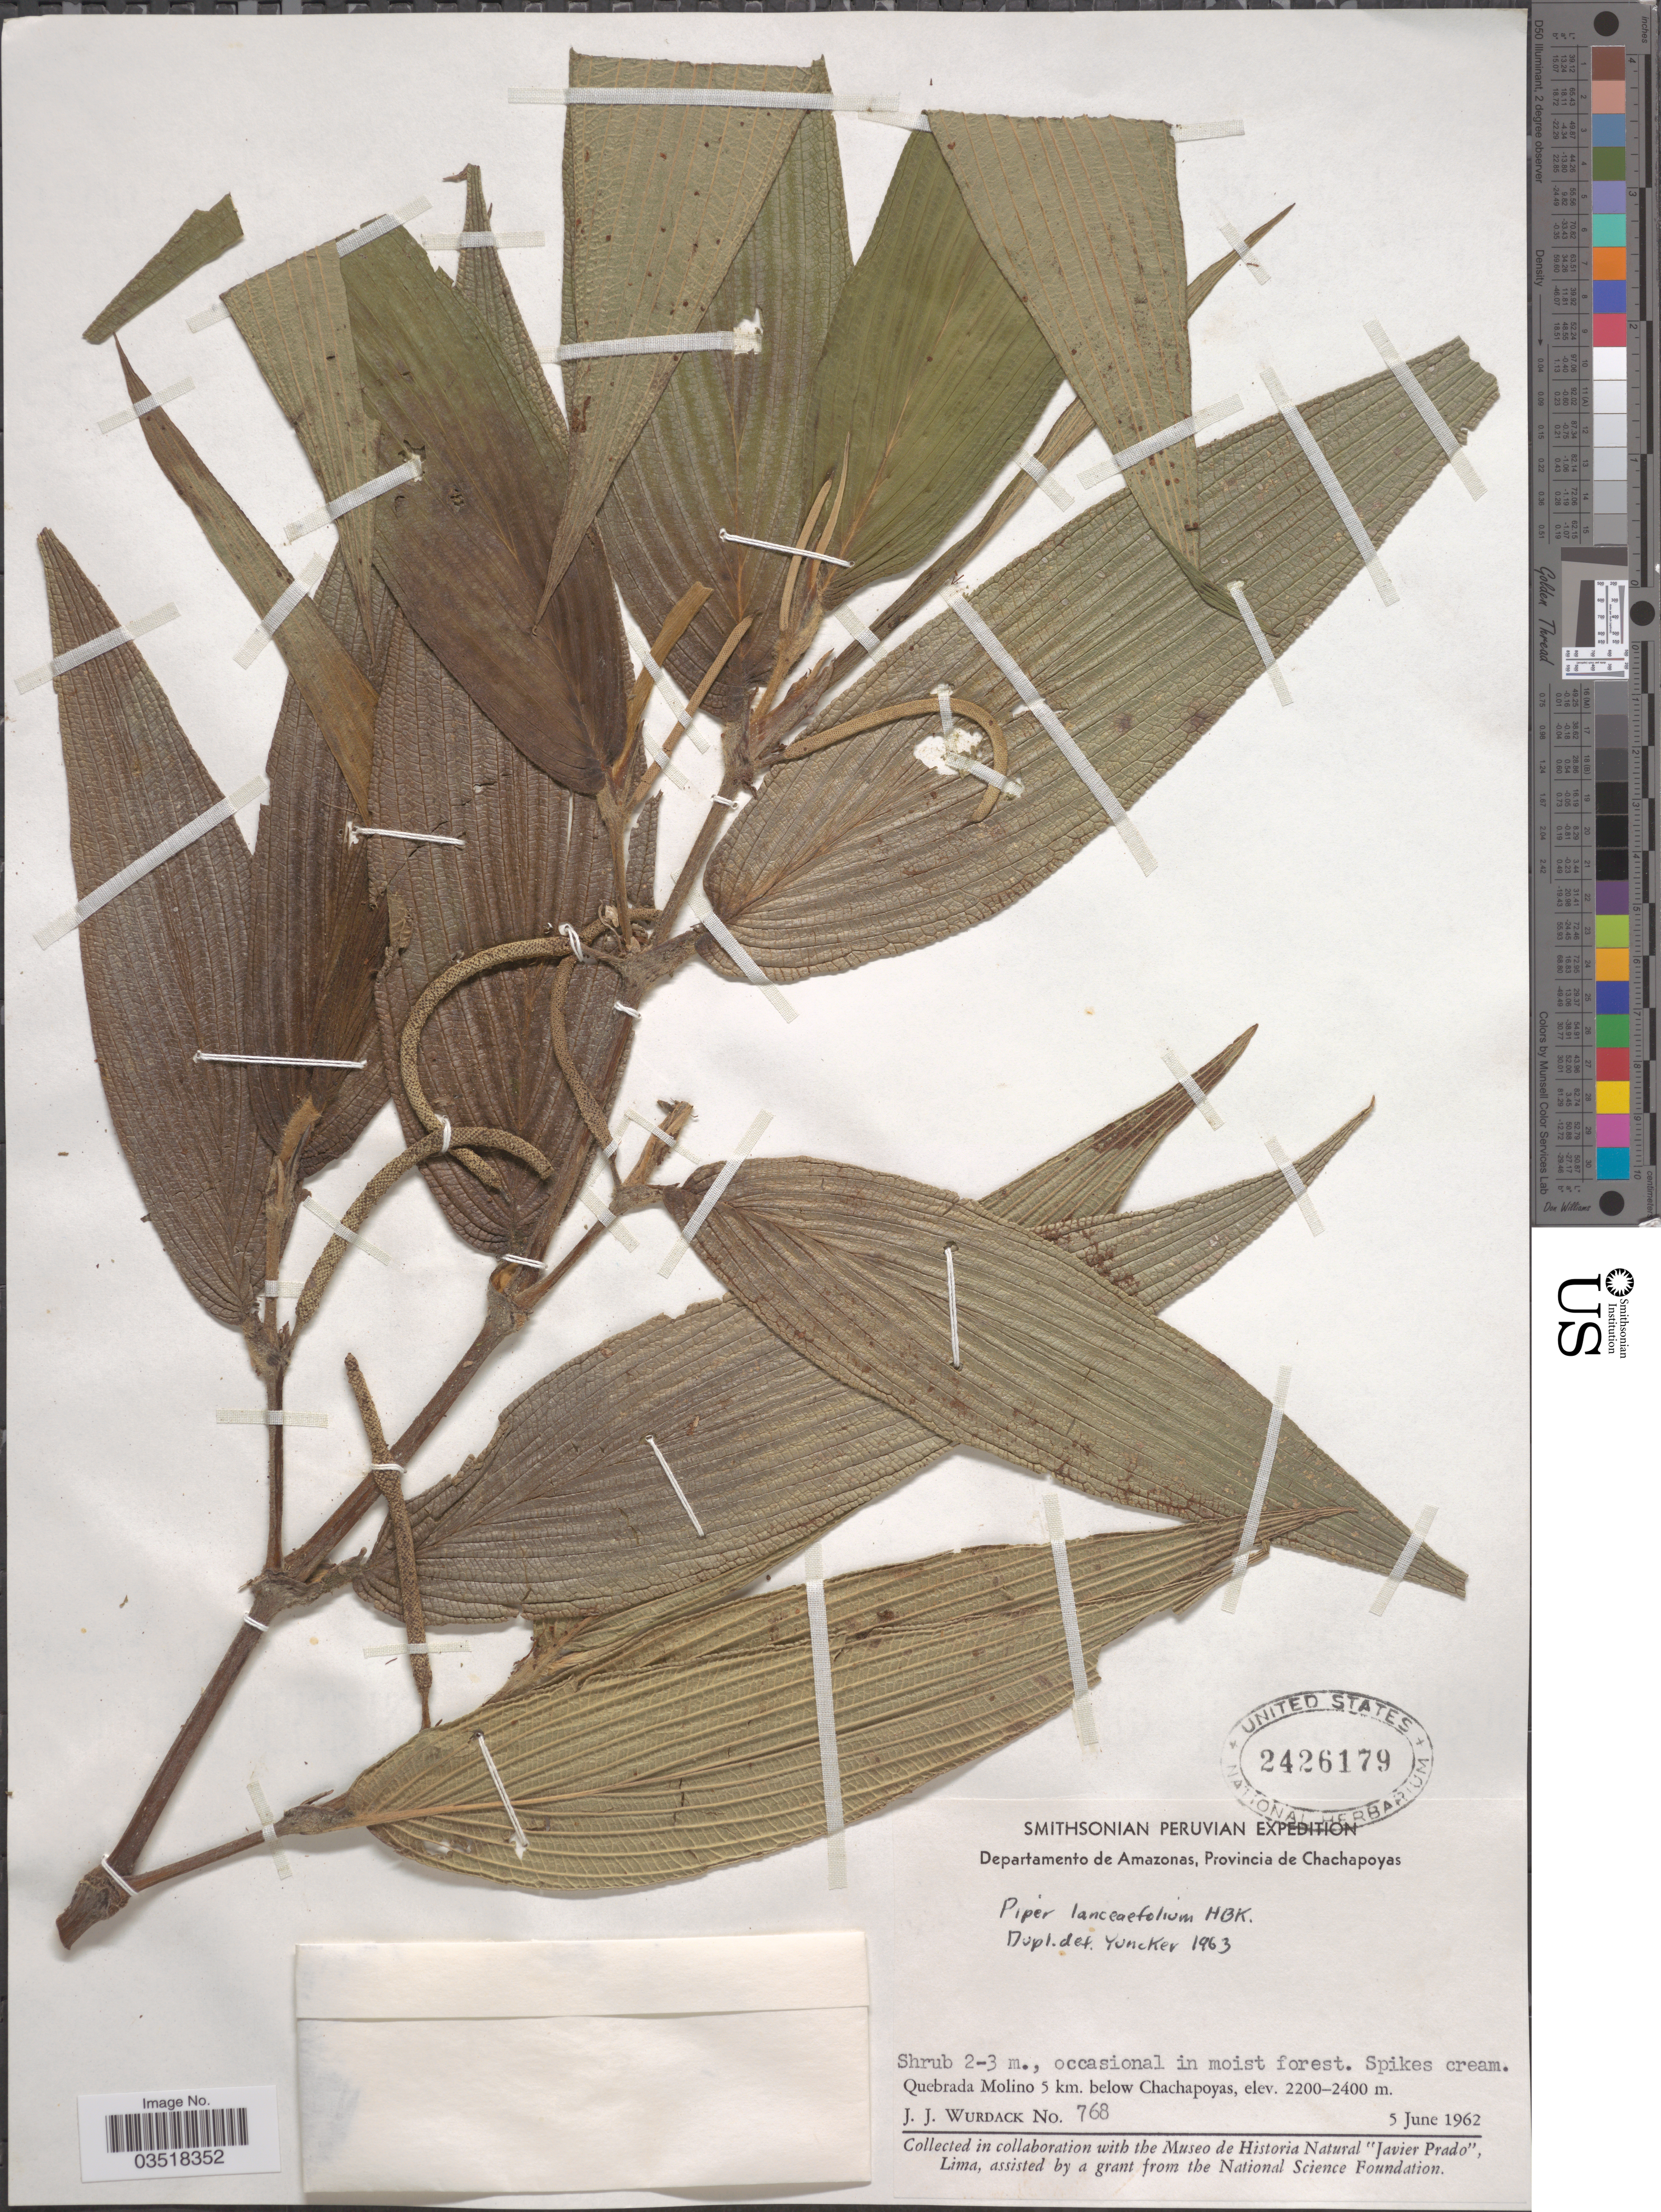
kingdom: Plantae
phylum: Tracheophyta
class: Magnoliopsida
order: Piperales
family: Piperaceae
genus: Piper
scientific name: Piper lanceifolium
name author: Kunth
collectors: J. J. Wurdack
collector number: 768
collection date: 1962-06-05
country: Peru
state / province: Amazonas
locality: Departamento de Amazonas, Provincia de Chachapoyas. Quebrada Molino 5 km. below Chachapoyas.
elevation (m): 2200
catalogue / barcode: US 2426179